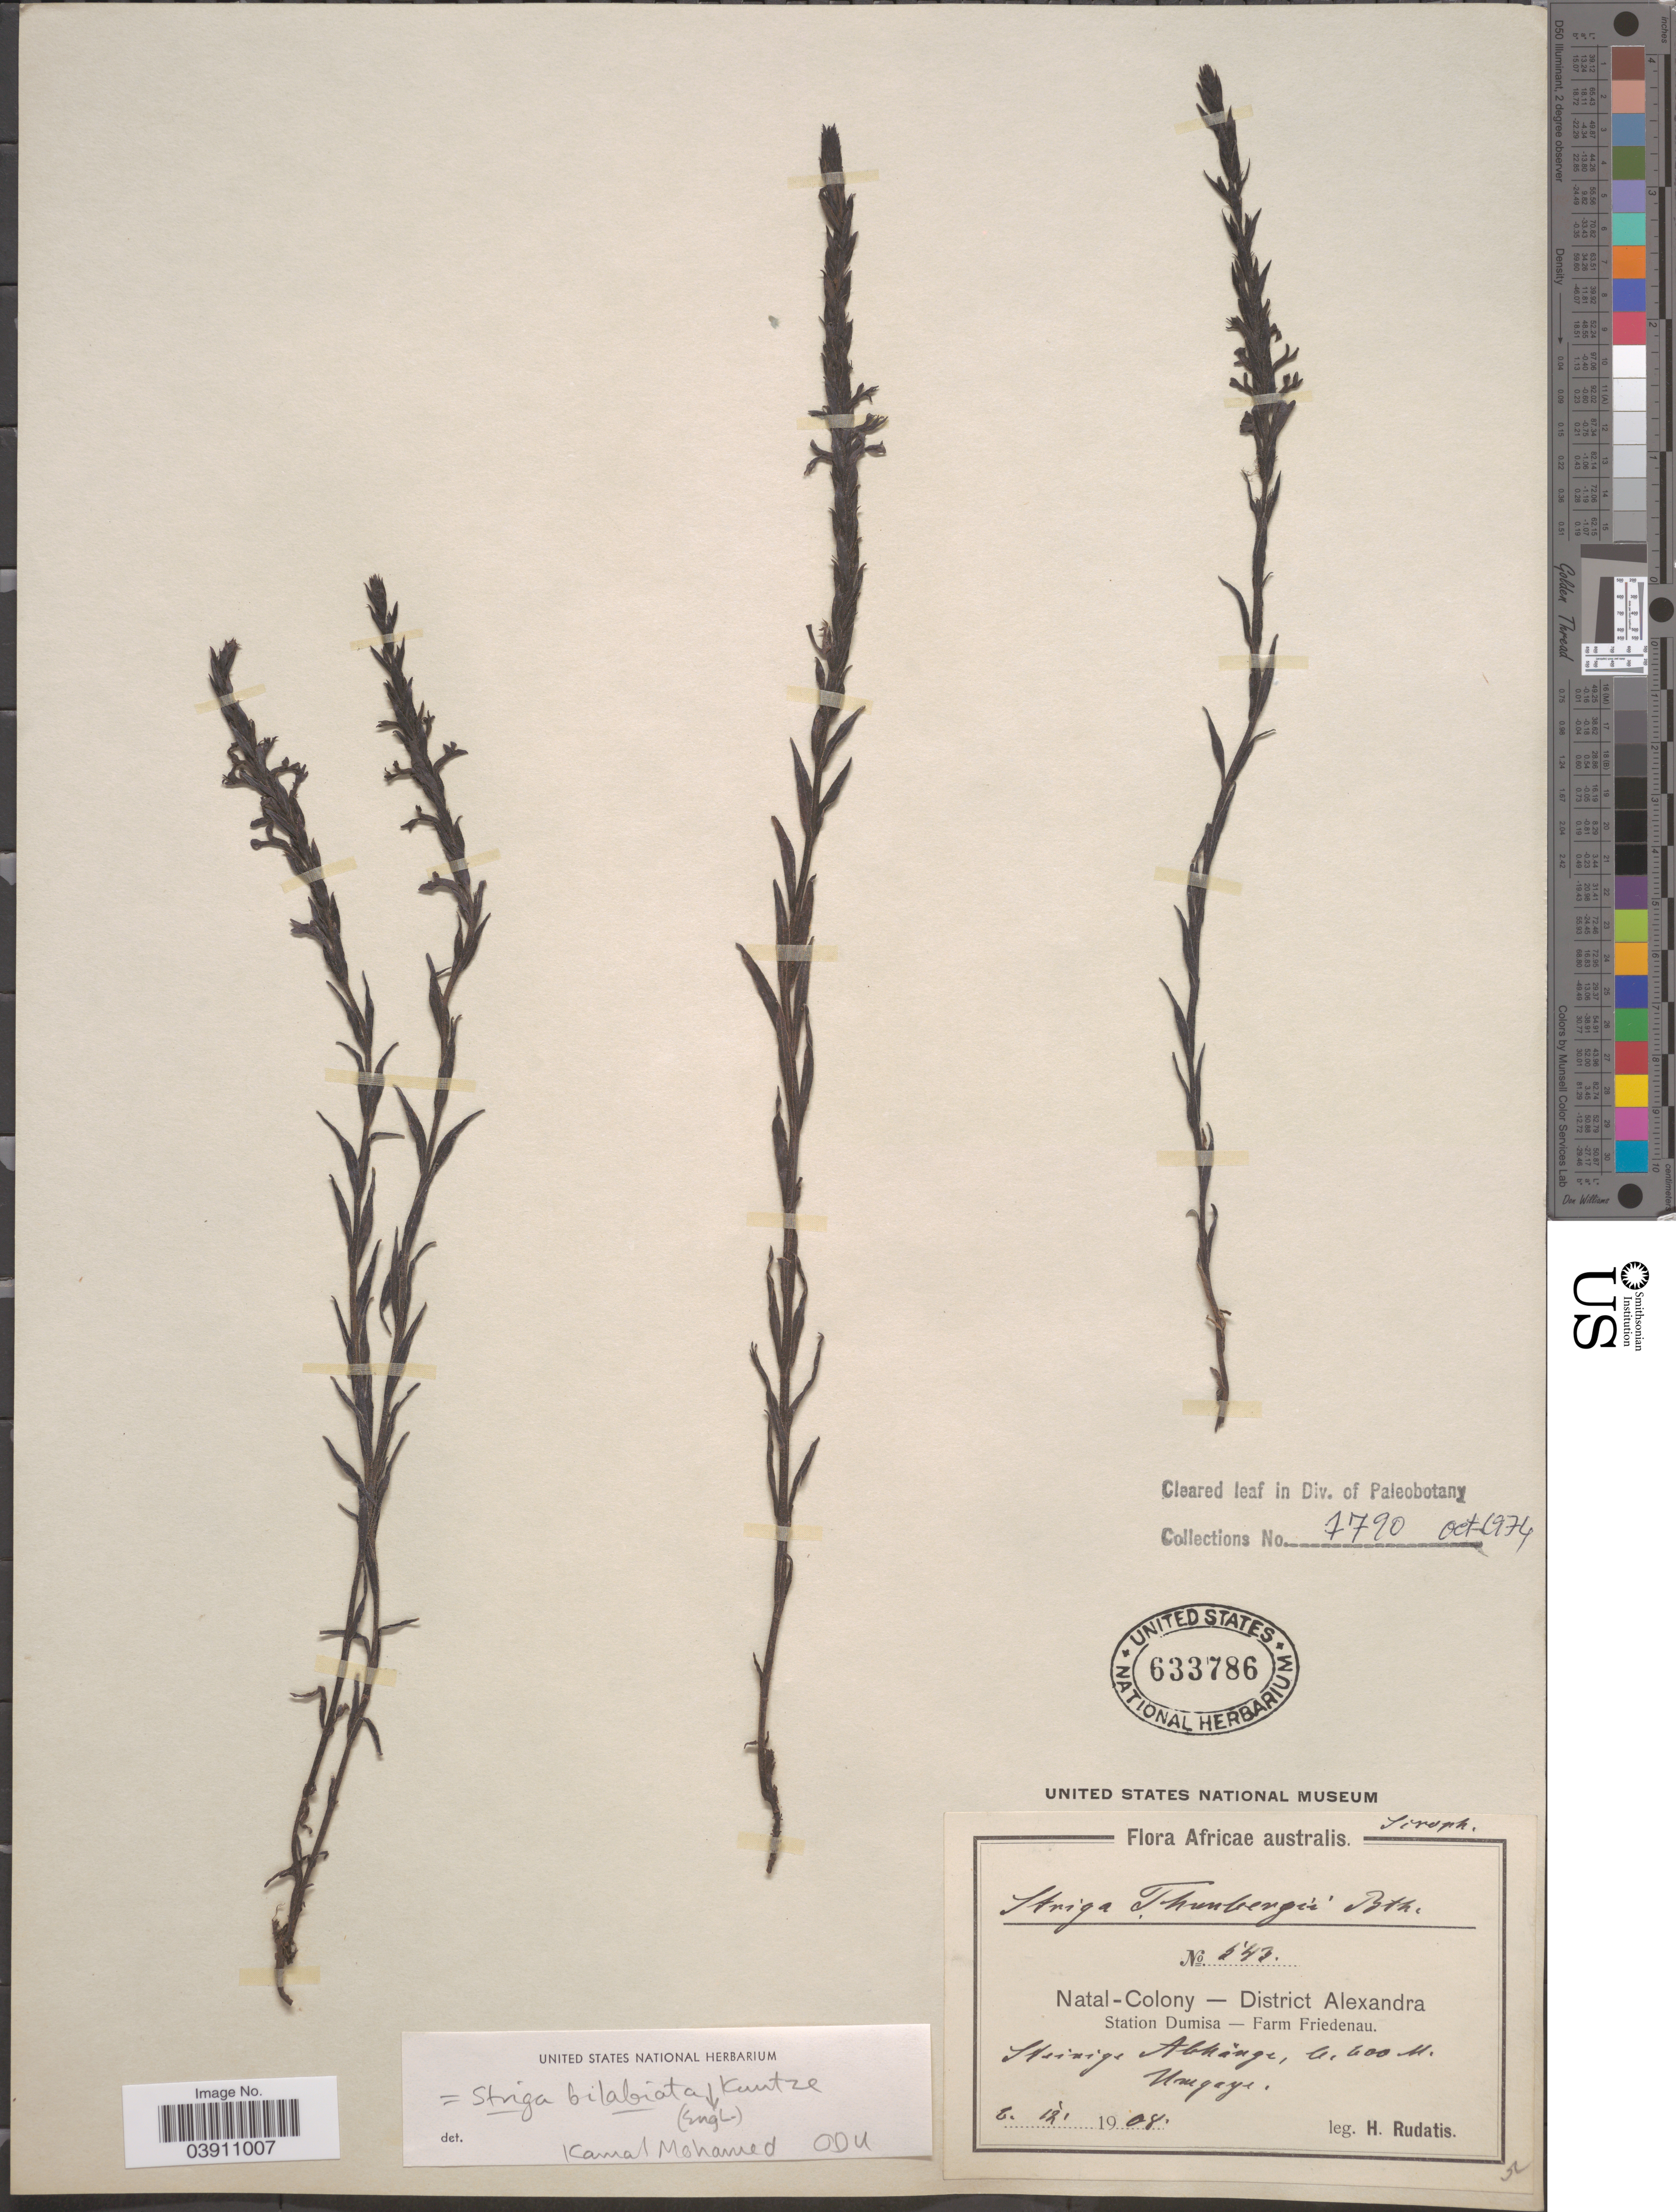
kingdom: Plantae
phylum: Tracheophyta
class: Magnoliopsida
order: Lamiales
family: Orobanchaceae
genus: Striga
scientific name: Striga thunbergii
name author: Benth.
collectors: H. Rudatis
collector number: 543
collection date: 1908-12-06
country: South Africa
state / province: KwaZulu-Natal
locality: Africae australis. Natal - Colony - District Alexandra. Station Dumisa - Farm Friedenau. Strinige Abhänge. Umgaye.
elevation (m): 6600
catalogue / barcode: US 633786